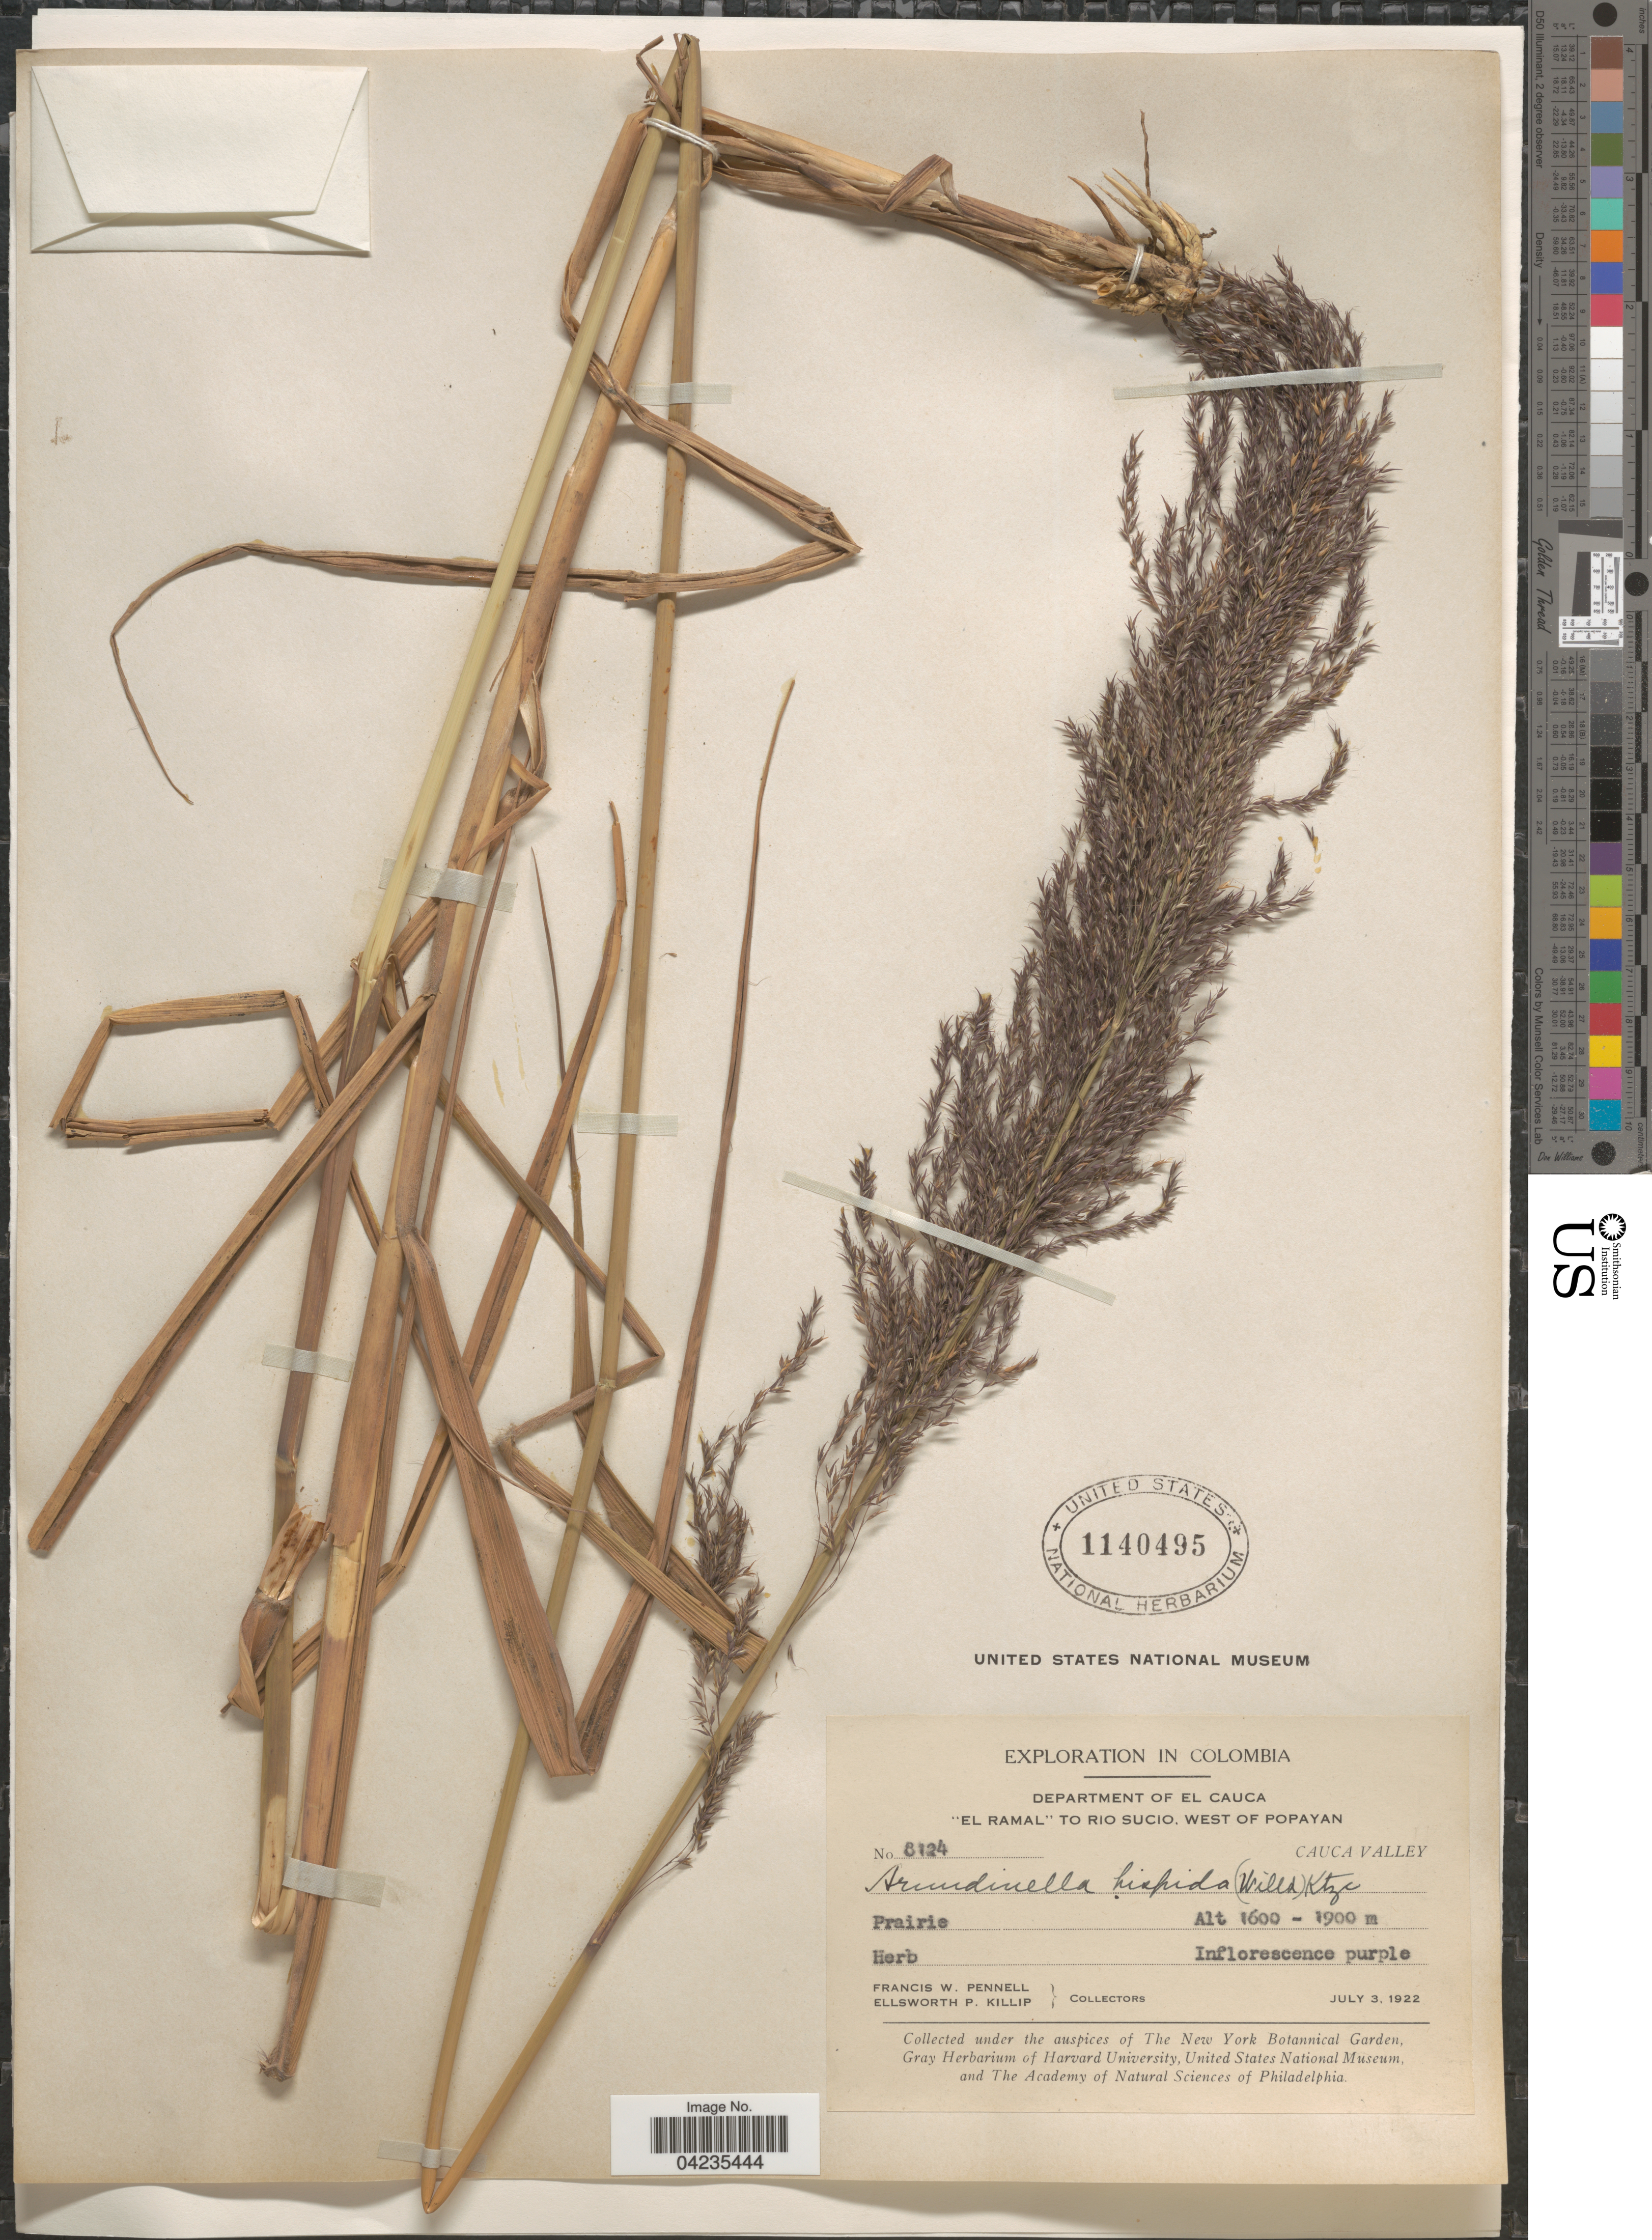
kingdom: Plantae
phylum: Tracheophyta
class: Liliopsida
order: Poales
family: Poaceae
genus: Arundinella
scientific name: Arundinella hispida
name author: (Humb. & Bonpl. ex Willd.) Kuntze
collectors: F. W. Pennell & E. P. Killip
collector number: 8124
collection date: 1922-07-03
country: Colombia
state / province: Cauca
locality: Exploration in Colombia. Department of El Cauca. "El Ramal" to Rio Sucio, west of Popayan. Cauca Valley.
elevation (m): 1600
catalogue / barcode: US 1140495